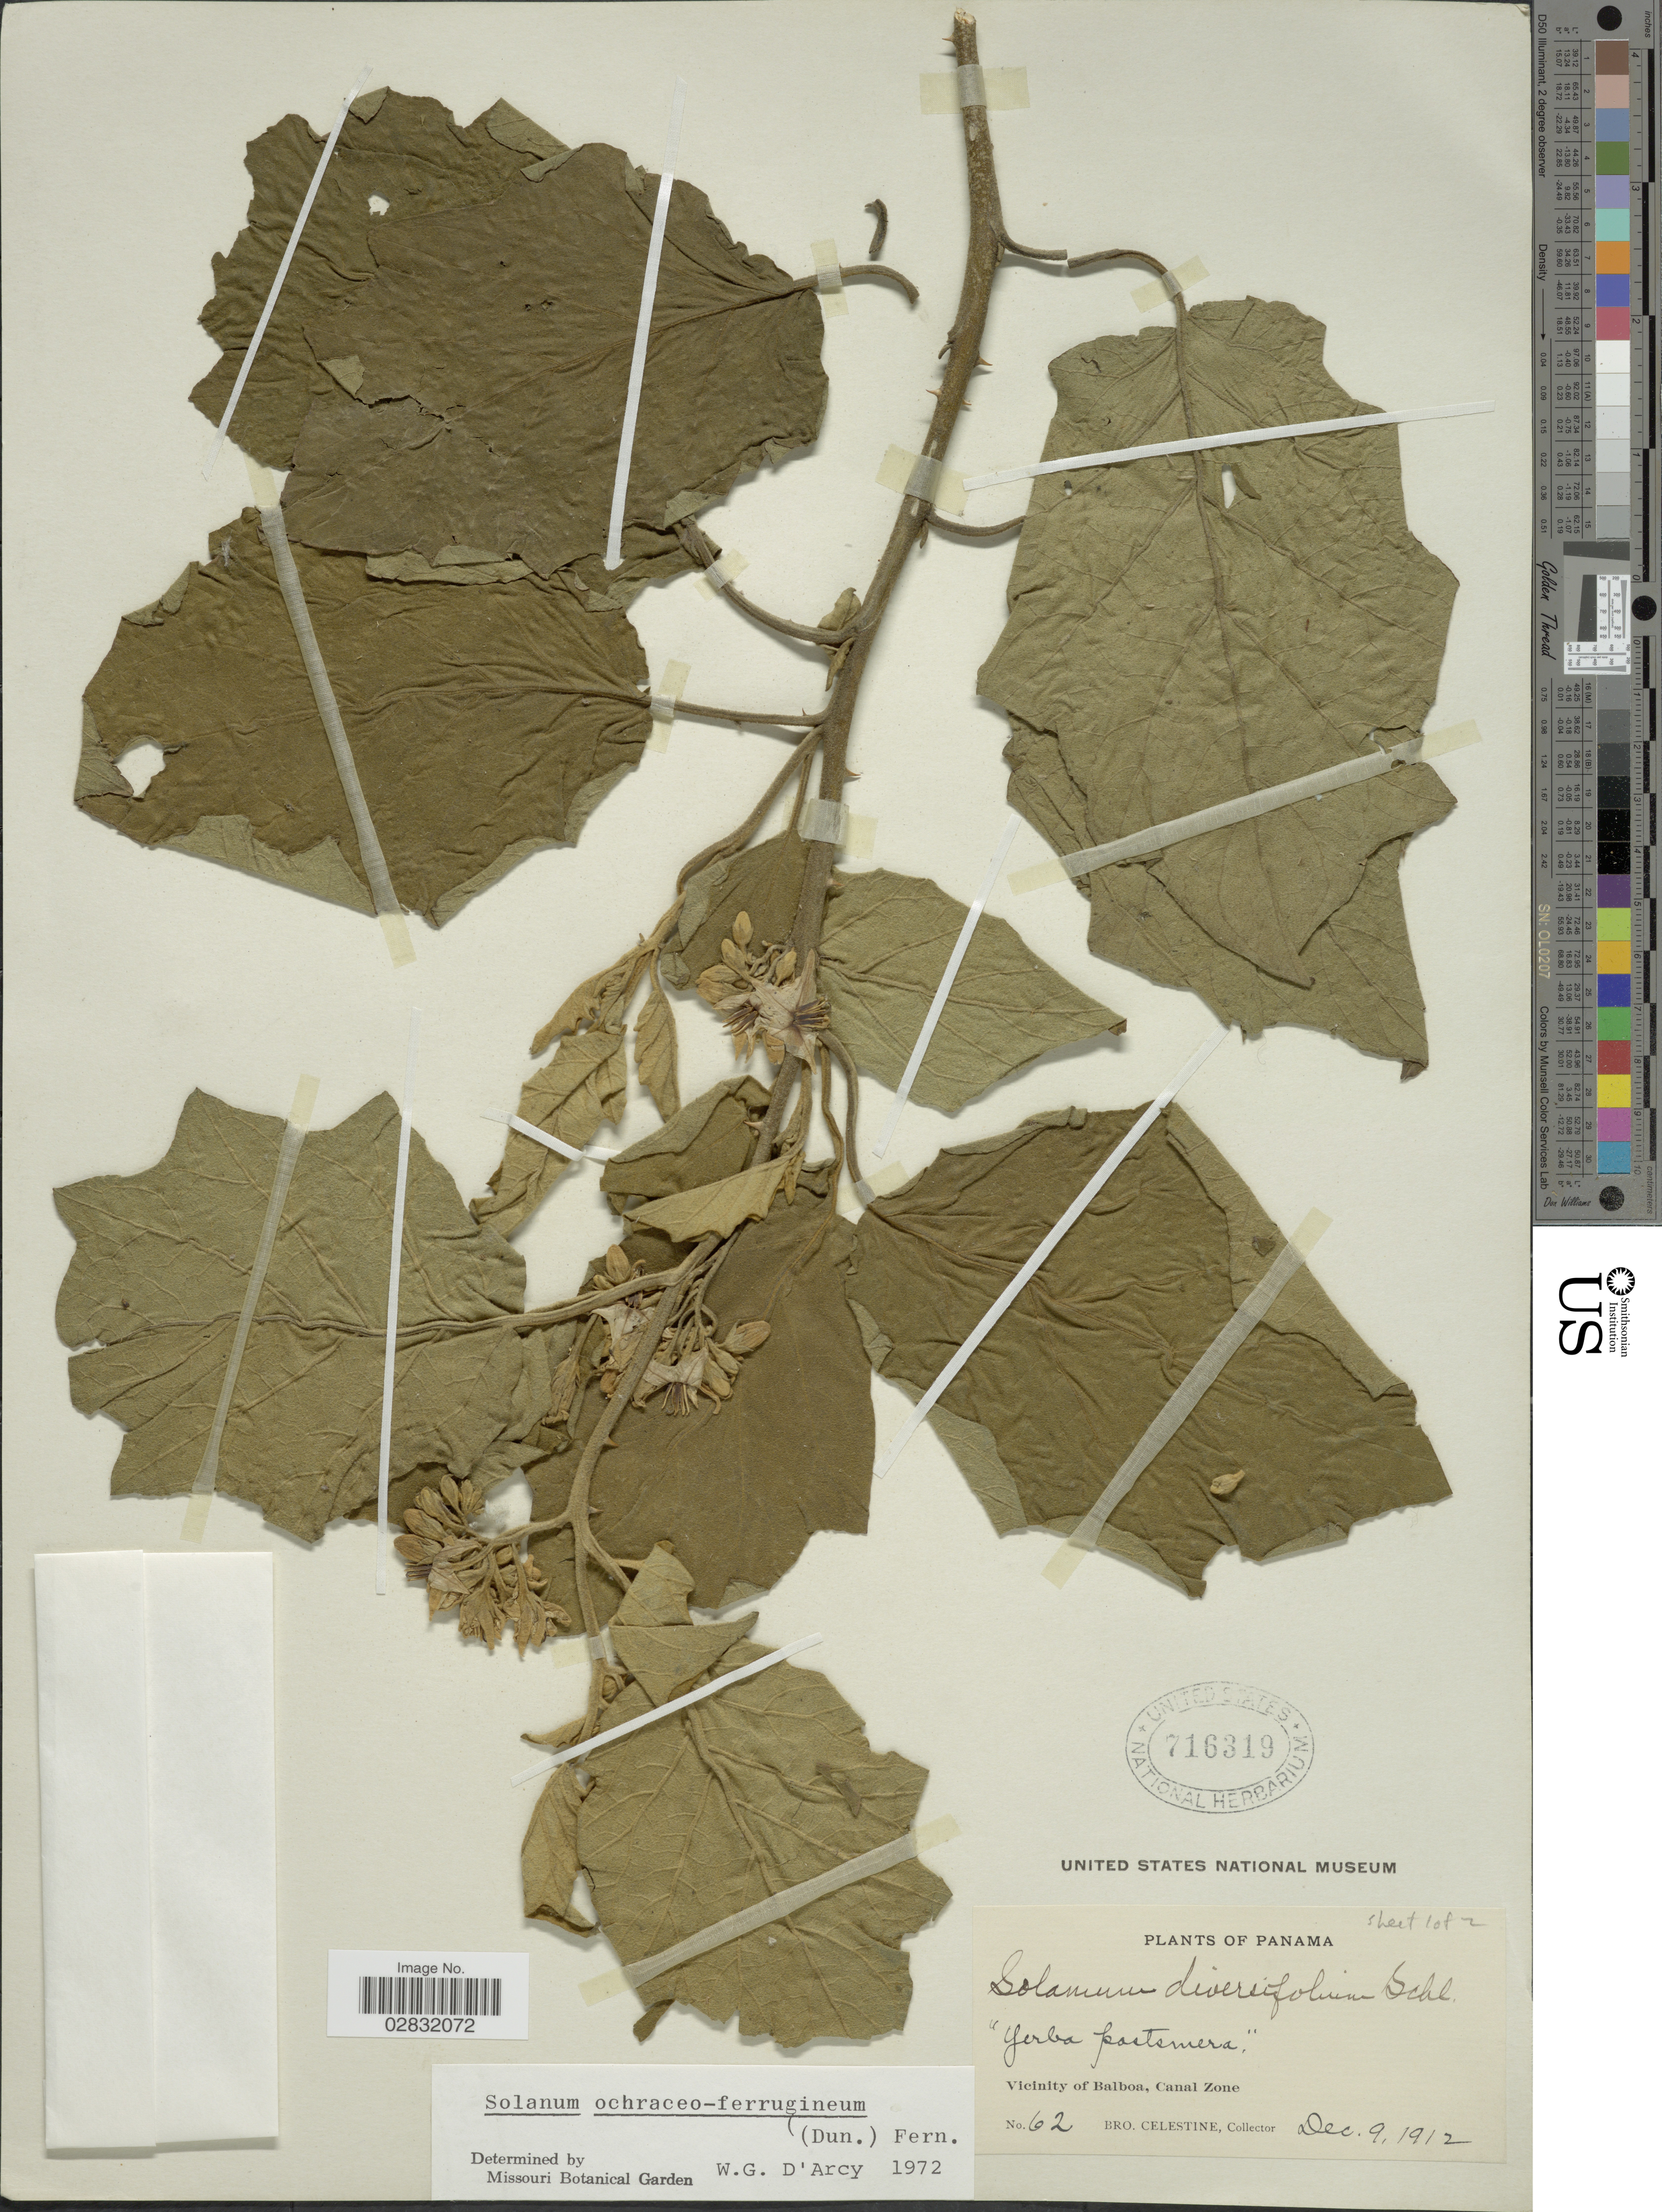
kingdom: Plantae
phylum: Tracheophyta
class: Magnoliopsida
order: Solanales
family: Solanaceae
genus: Solanum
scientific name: Solanum ochraceo-ferrugineum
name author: (Dunal) Fernald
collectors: B. Celestine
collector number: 62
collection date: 1912-12-09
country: Panama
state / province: Colón / Panamá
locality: Vicinity of Balboa, Canal Zone.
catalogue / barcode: US 716319